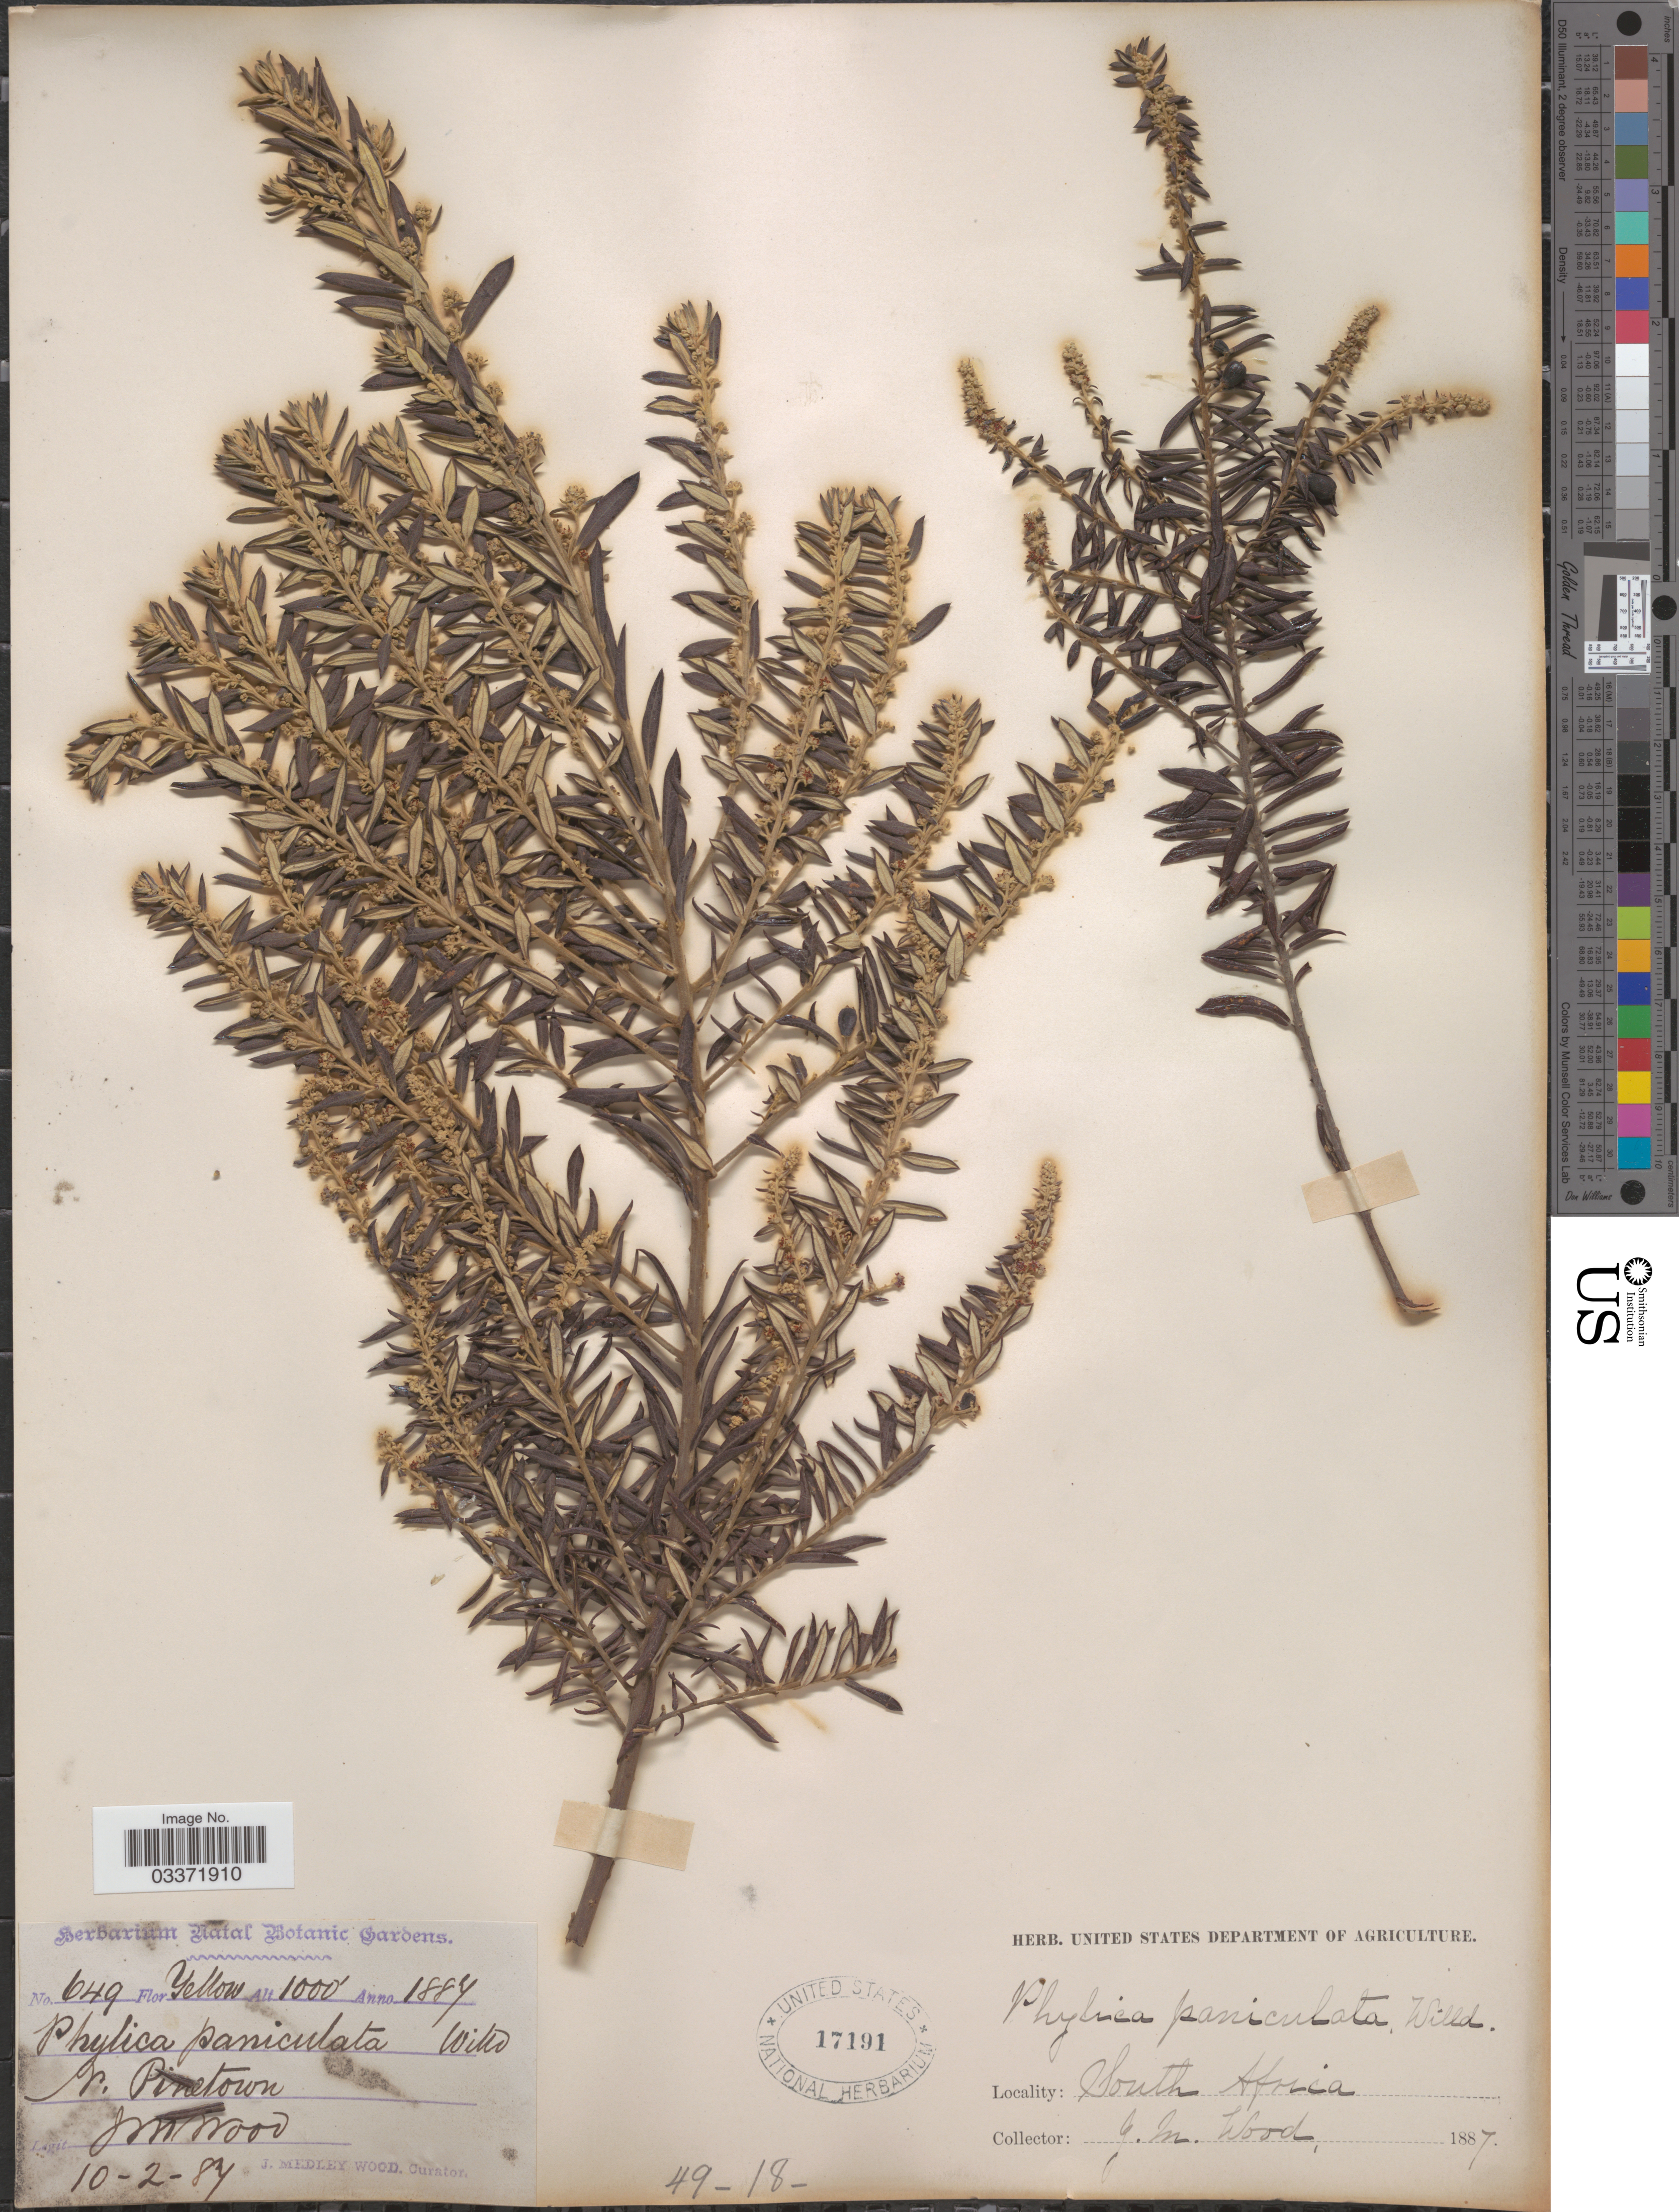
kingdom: Plantae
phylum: Tracheophyta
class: Magnoliopsida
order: Rosales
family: Rhamnaceae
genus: Phylica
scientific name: Phylica paniculata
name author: Willd.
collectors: J. M. Wood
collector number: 649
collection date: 1887-02-10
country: South Africa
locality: N. Pinetown.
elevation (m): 305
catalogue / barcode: US 17191